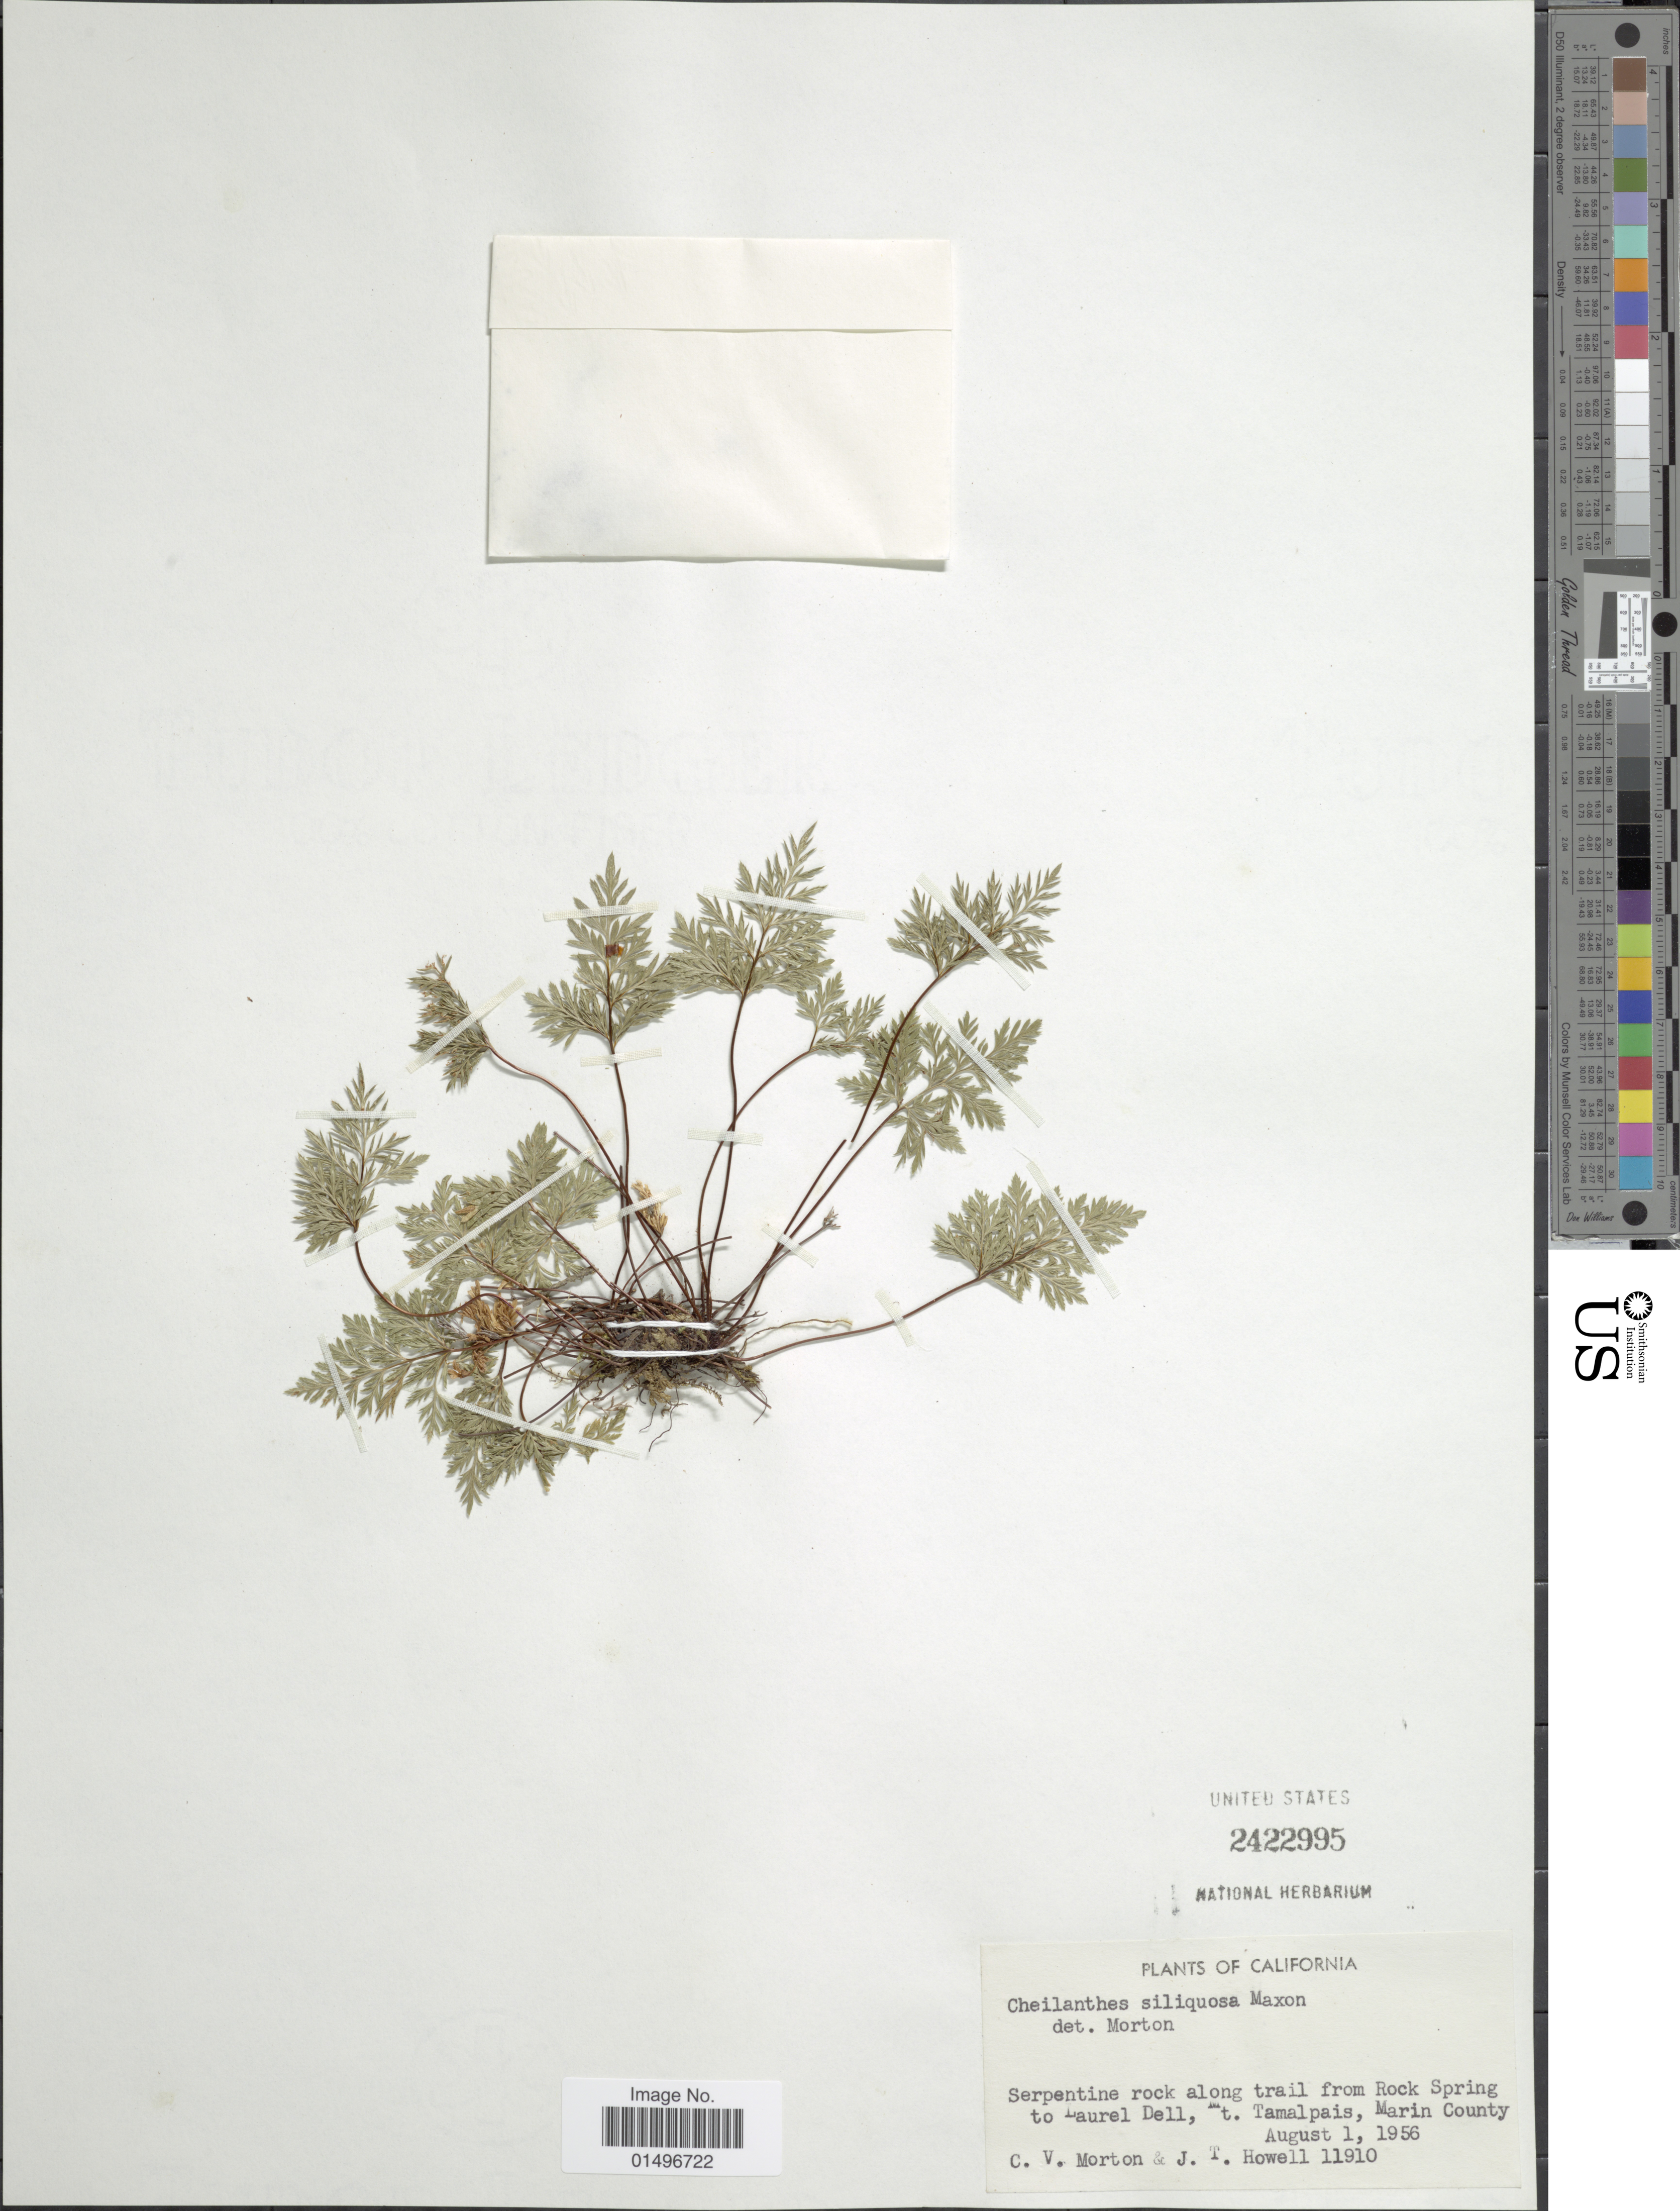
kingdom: Plantae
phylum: Tracheophyta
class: Polypodiopsida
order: Polypodiales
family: Pteridaceae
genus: Aspidotis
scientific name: Aspidotis densa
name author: (Brack.) Lellinger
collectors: C. V. Morton & J. T. Howell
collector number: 11910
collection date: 1956-08-01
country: United States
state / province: California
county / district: Marin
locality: California, along trail from Rock Spring to Laurel Dell, Mt. Tamalpais, Marin County.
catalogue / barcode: US 2422995